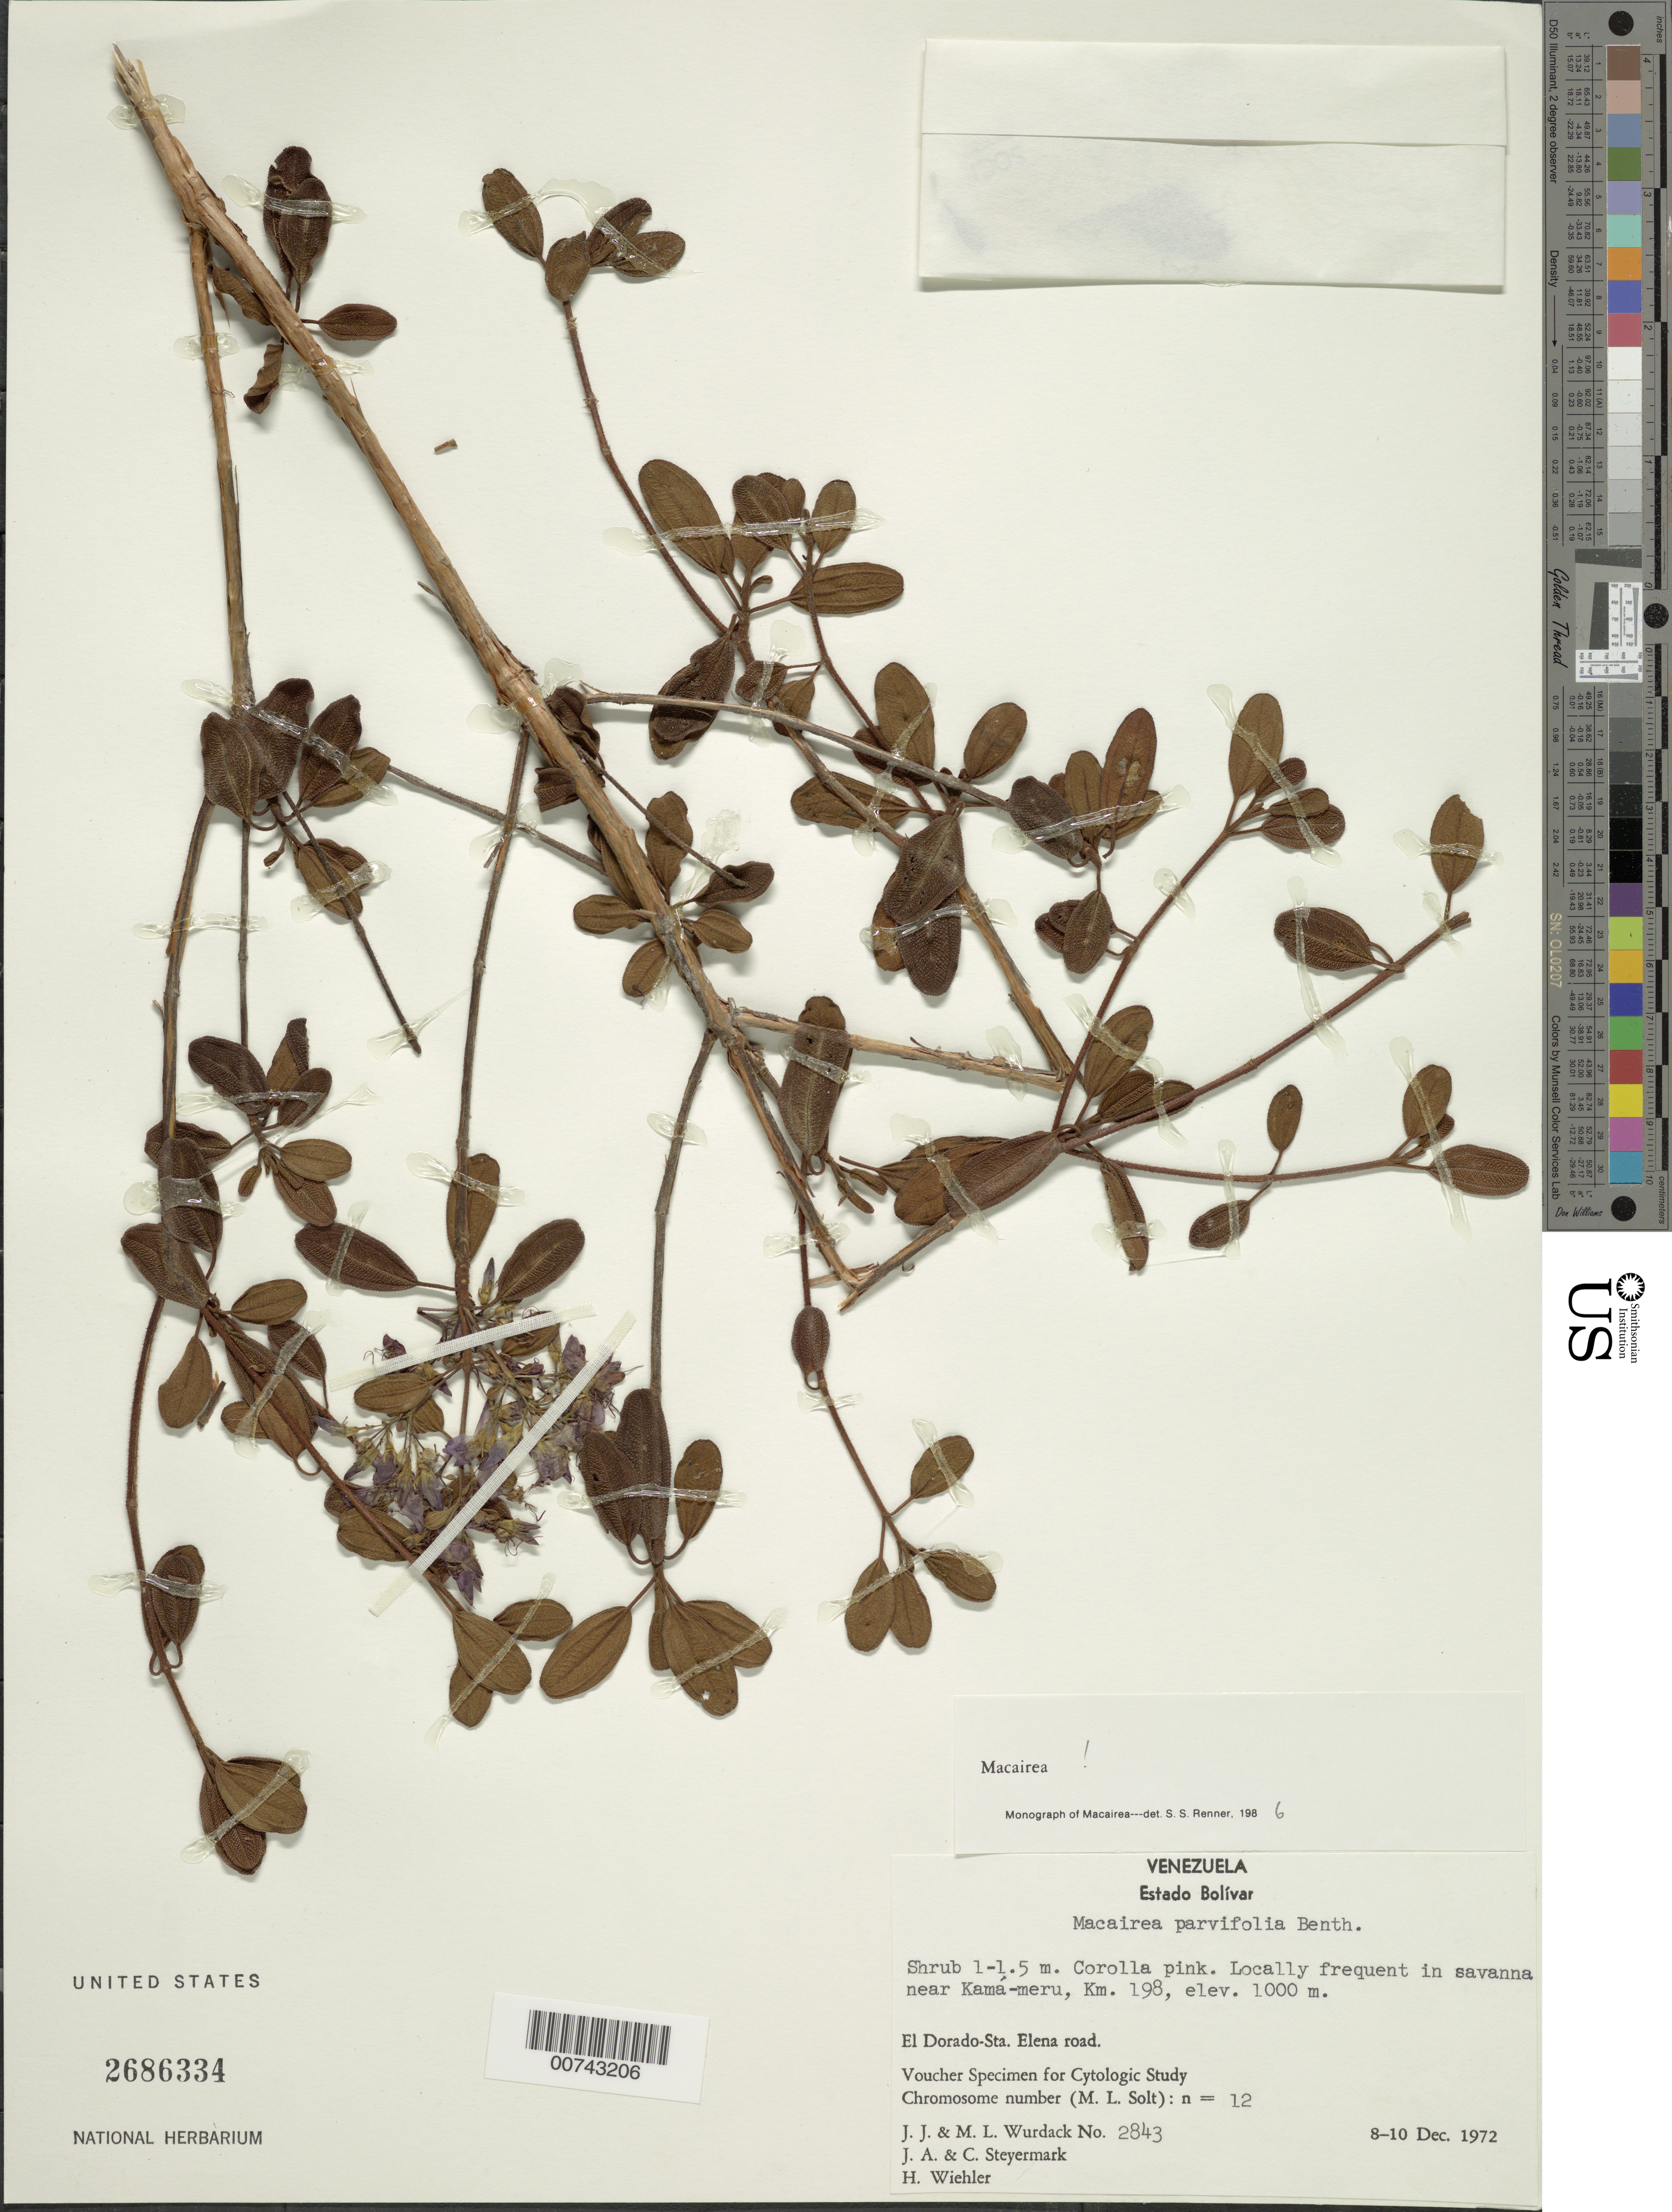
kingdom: Plantae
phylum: Tracheophyta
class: Magnoliopsida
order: Myrtales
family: Melastomataceae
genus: Macairea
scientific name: Macairea parvifolia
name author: Benth.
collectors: J. J. Wurdack, M. L. Wurdack, J. Steyermark & C. Steyermark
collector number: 2843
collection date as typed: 8-Dec-72 to 10-Dec-72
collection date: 1972-12-08/1972-12-10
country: Venezuela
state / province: Bolívar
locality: El Dorado to Sta. Elena road, near Kama-meru, km 198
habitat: Savanna near Kama-meru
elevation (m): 1000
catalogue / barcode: US 2686334